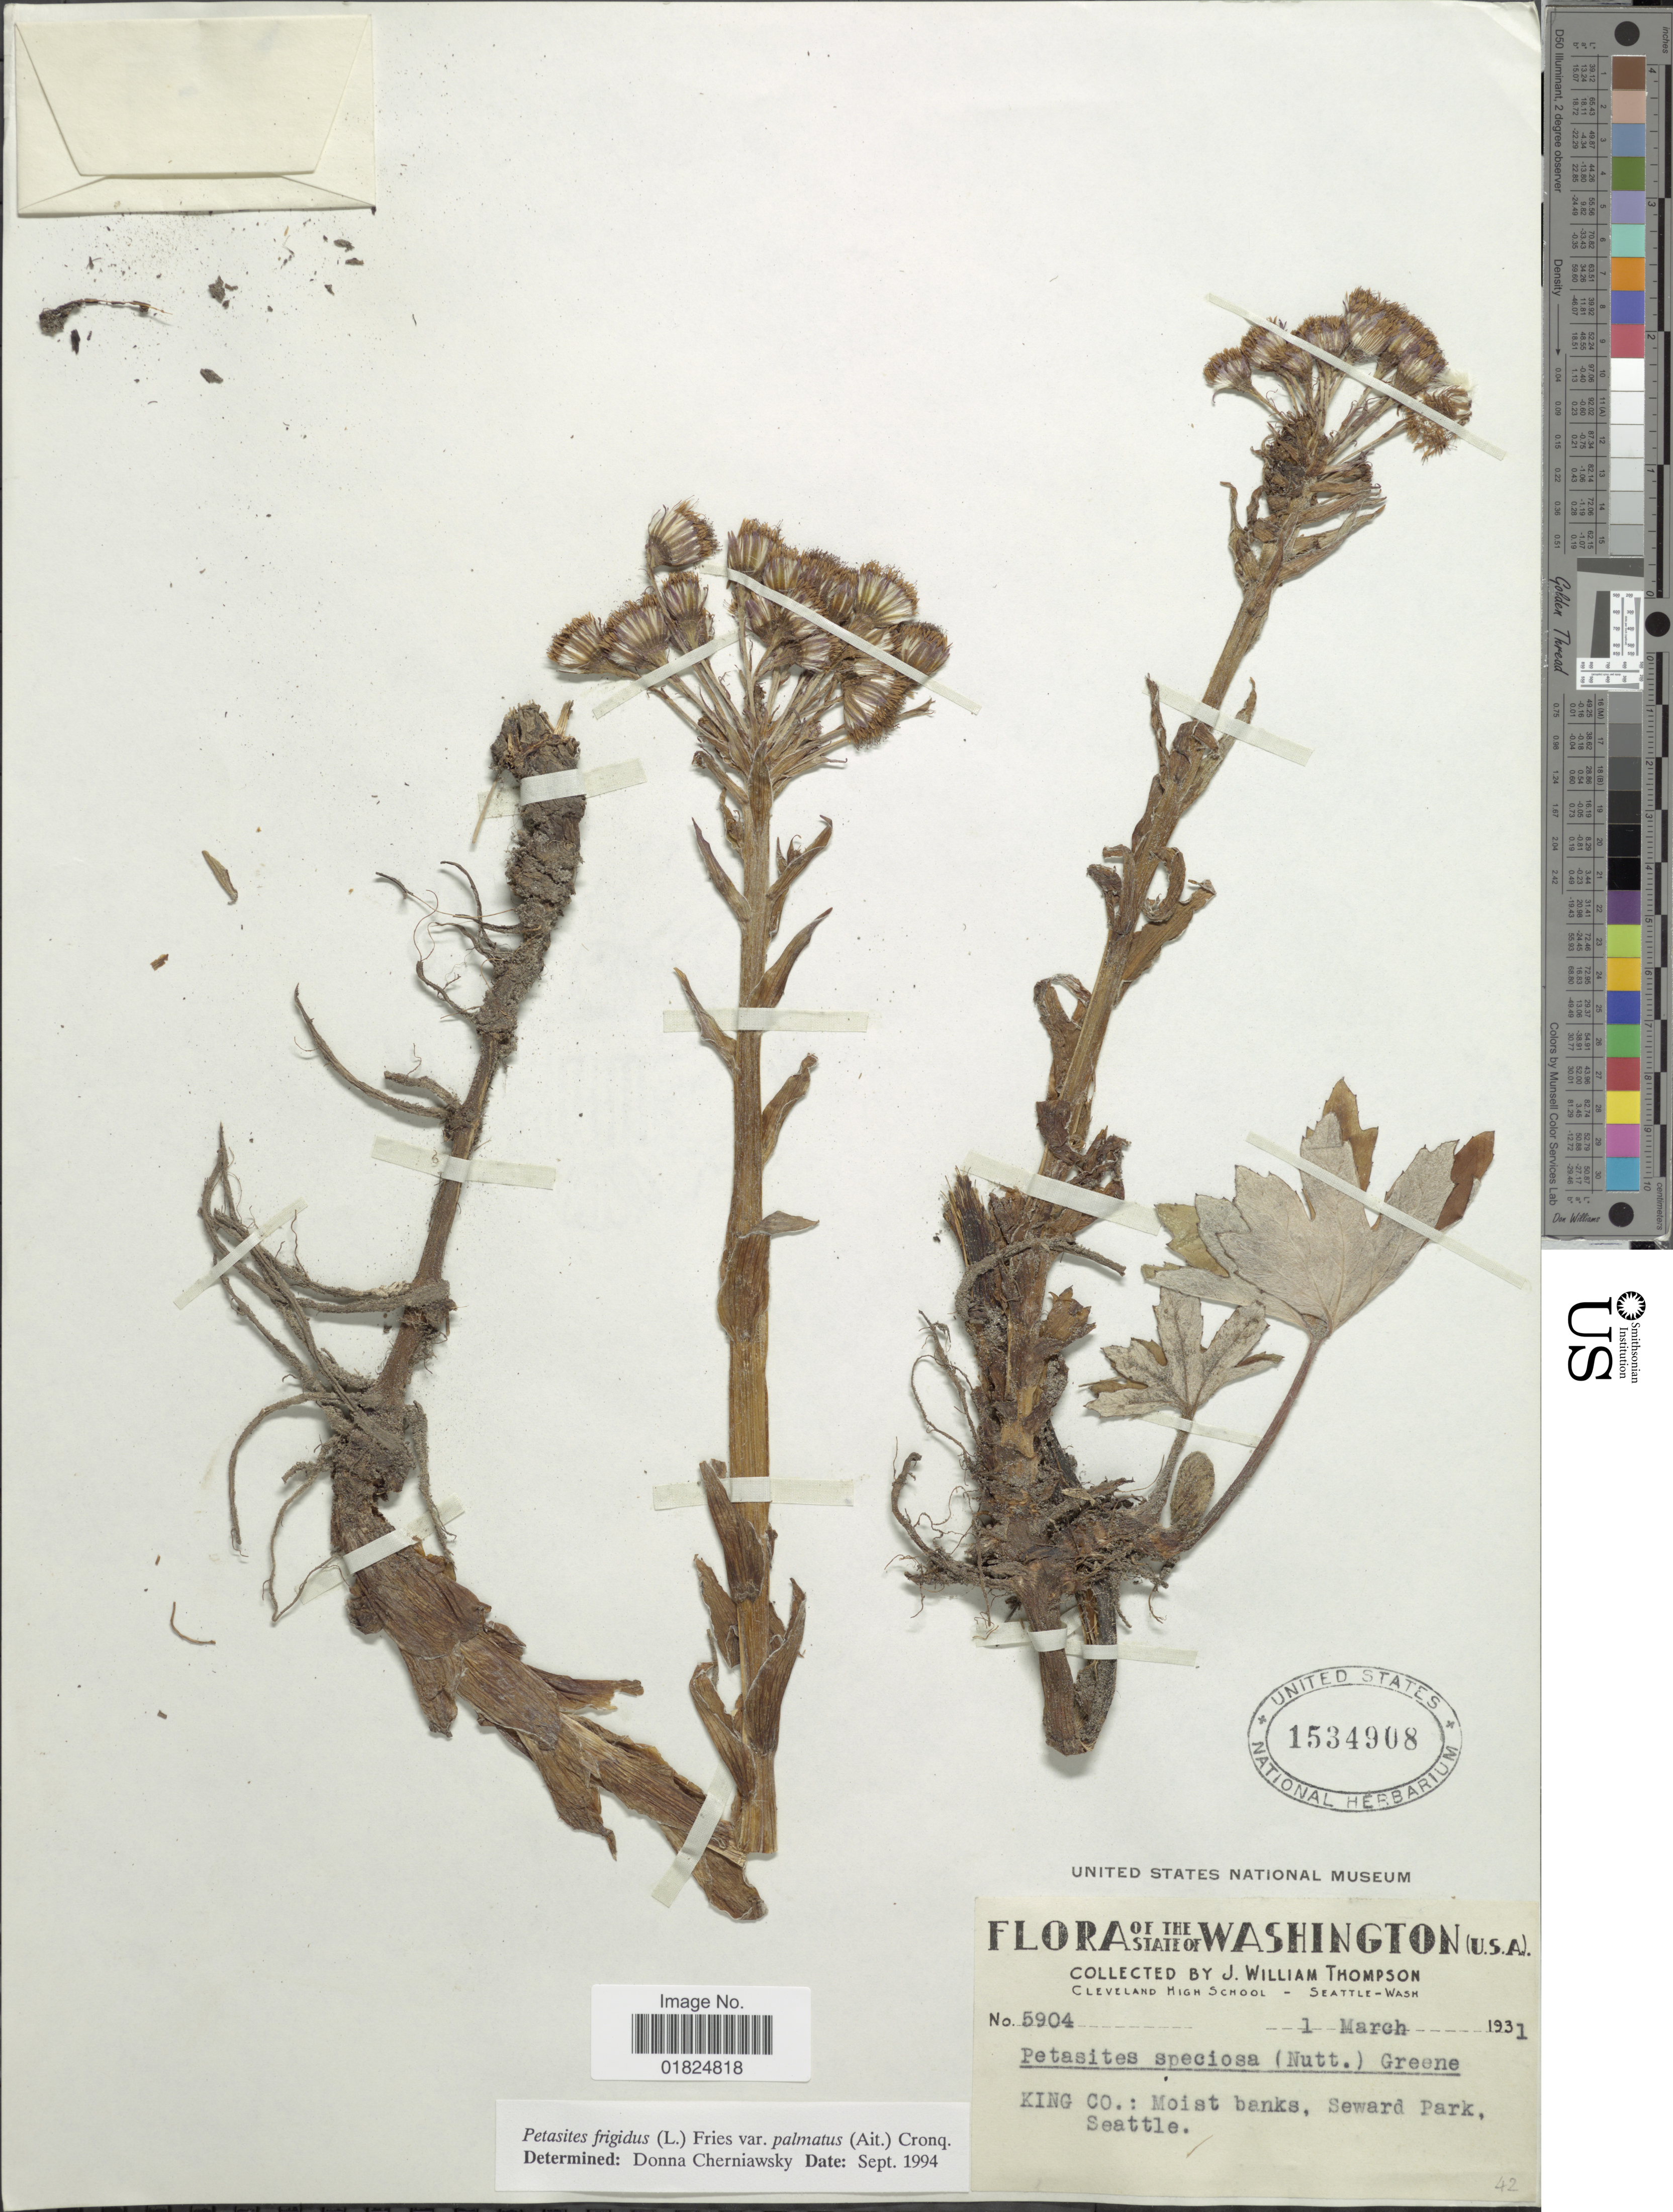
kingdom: Plantae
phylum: Tracheophyta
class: Magnoliopsida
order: Asterales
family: Asteraceae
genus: Petasites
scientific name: Petasites frigidus var. palmatus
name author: (Aiton) Cody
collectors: J. W. Thompson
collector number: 5904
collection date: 1931-03-01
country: United States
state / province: Washington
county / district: King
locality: State of Washington. King Co.: Moist banks, Seward Park, Seattle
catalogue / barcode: US 1534908